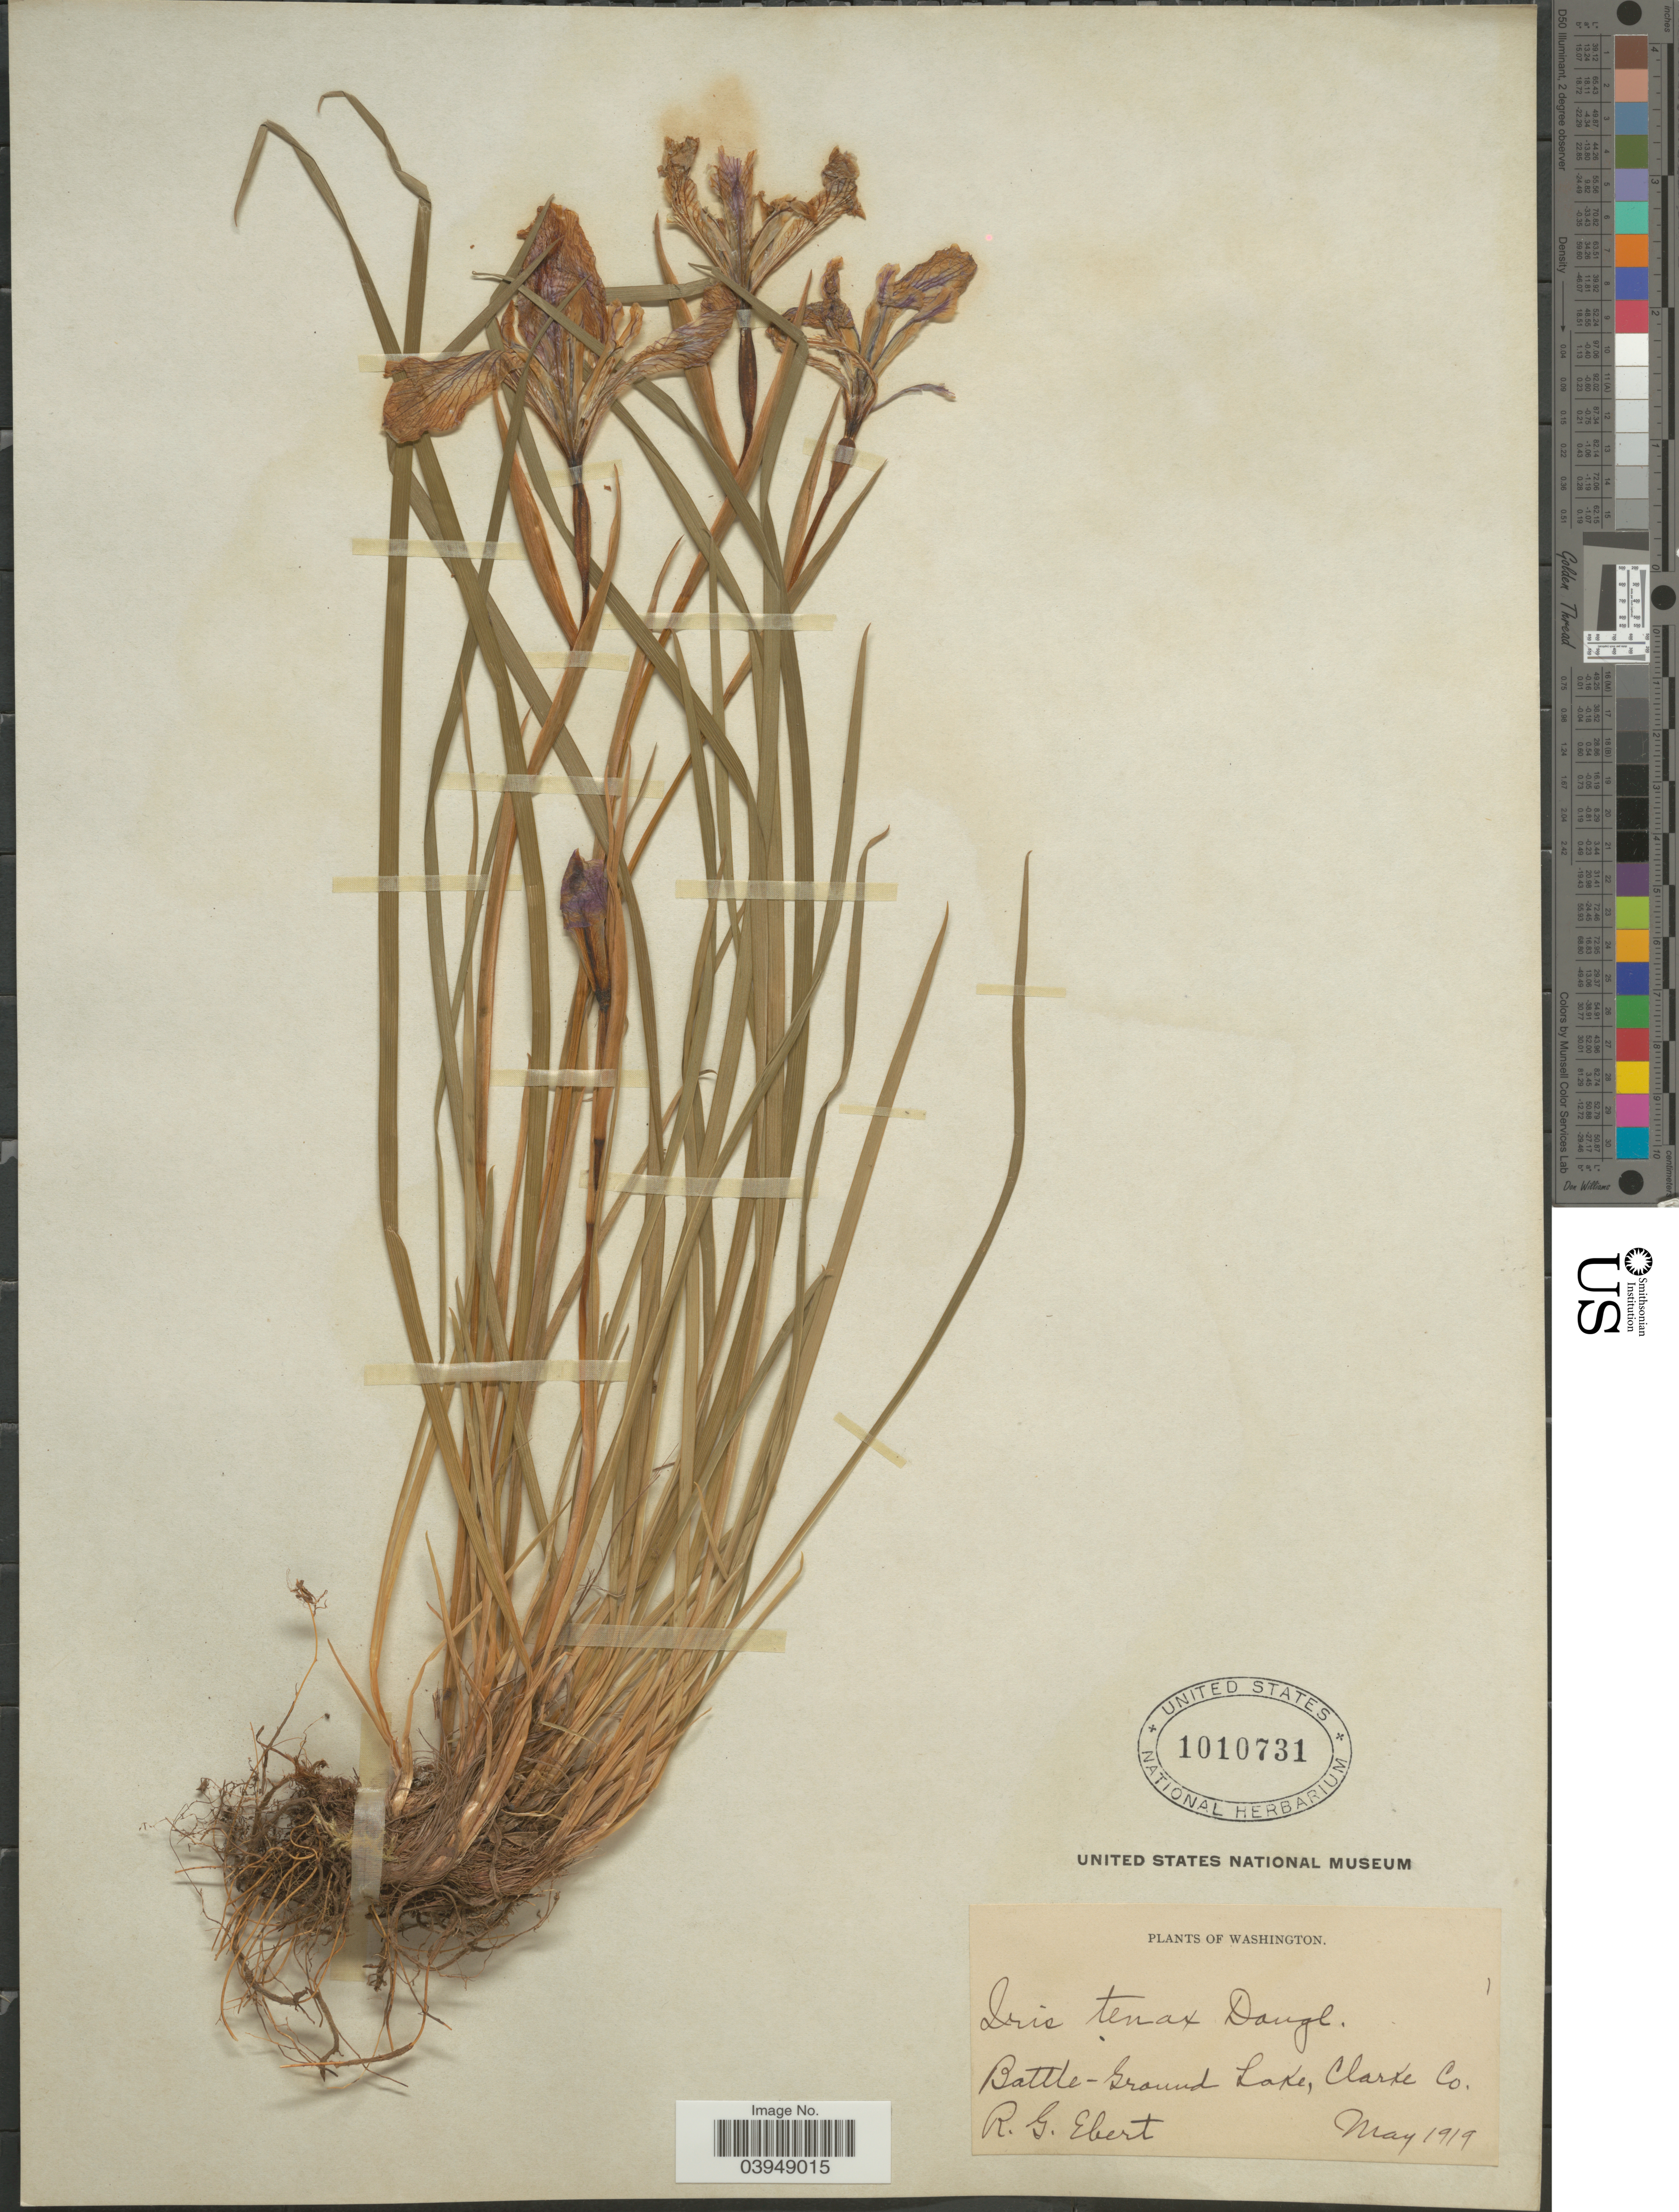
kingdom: Plantae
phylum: Tracheophyta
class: Liliopsida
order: Asparagales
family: Iridaceae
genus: Iris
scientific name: Iris tenax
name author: Douglas ex Lindl.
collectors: R. Eebert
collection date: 1919-05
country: United States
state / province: Washington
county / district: Clark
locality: Battle-Grand Lake, Clarke Co.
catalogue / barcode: US 1010731